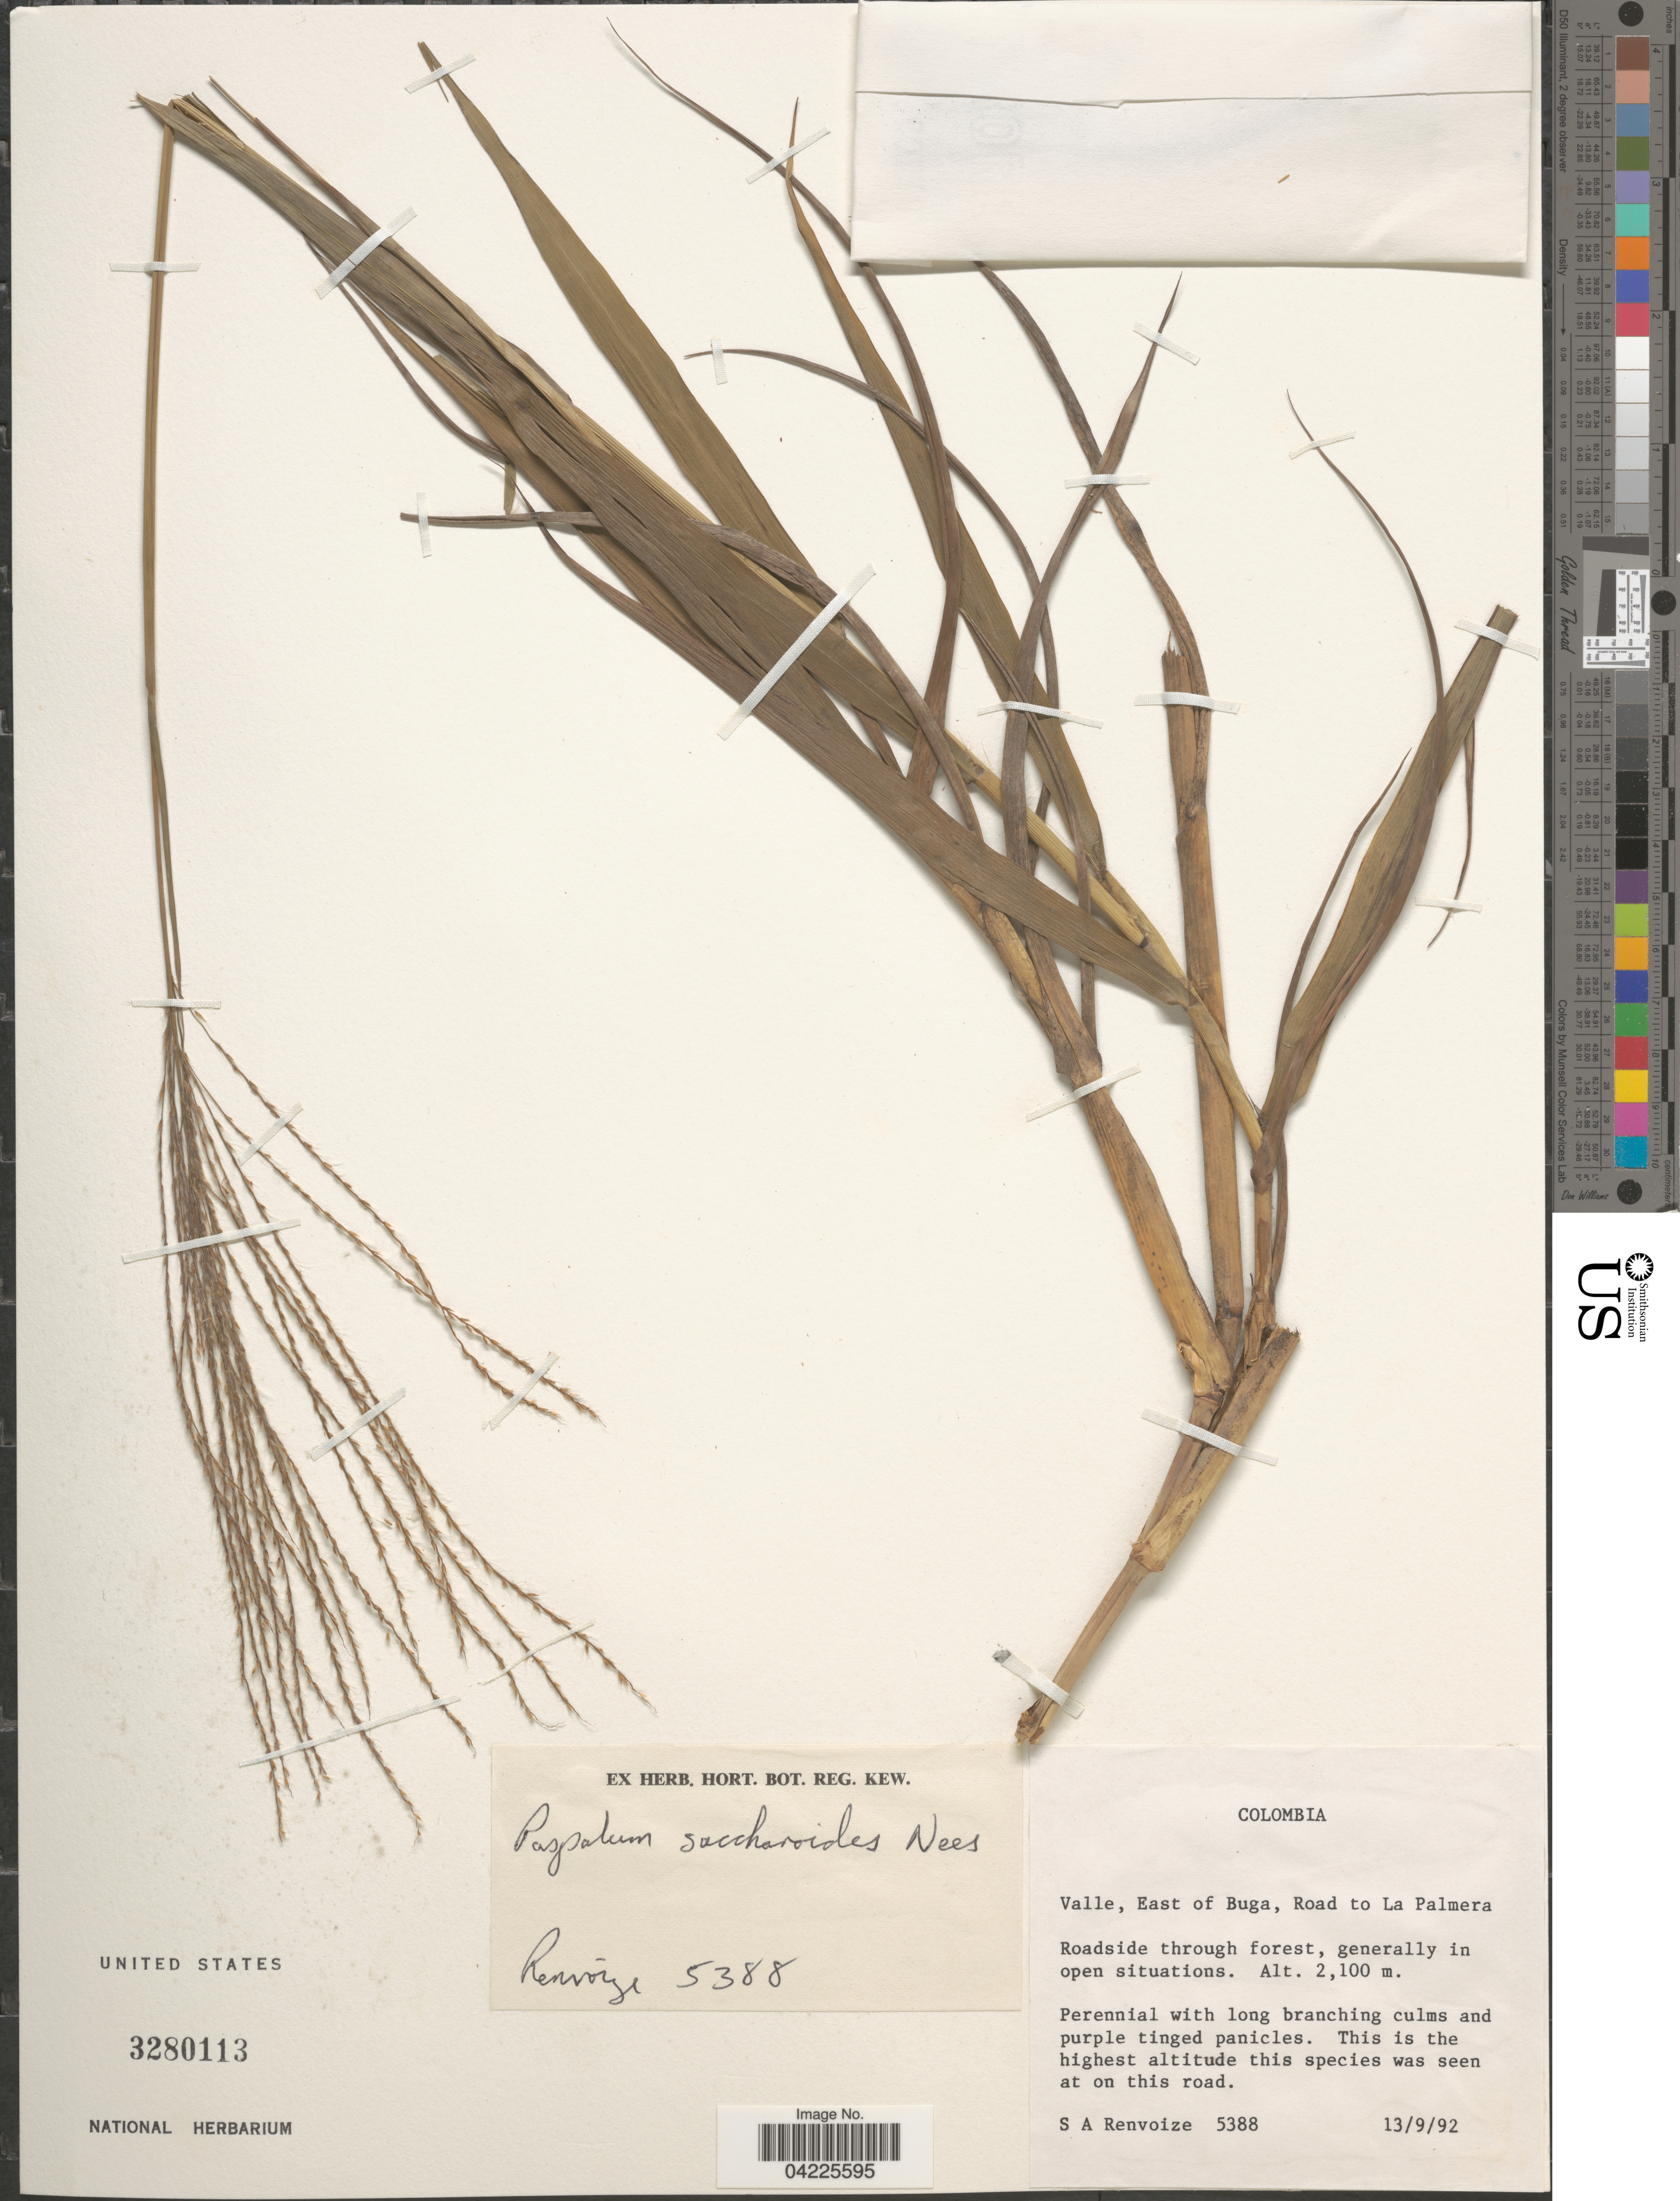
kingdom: Plantae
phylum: Tracheophyta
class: Liliopsida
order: Poales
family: Poaceae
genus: Paspalum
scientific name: Paspalum saccharoides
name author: Nees ex Trin.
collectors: S. A. Renvoize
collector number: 5388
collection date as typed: Transcribed d/m/y: 13/9/92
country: Colombia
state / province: Valle del Cauca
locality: Valle, East of Buga, Road to La Palmera.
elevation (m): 2100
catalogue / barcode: US 3280113